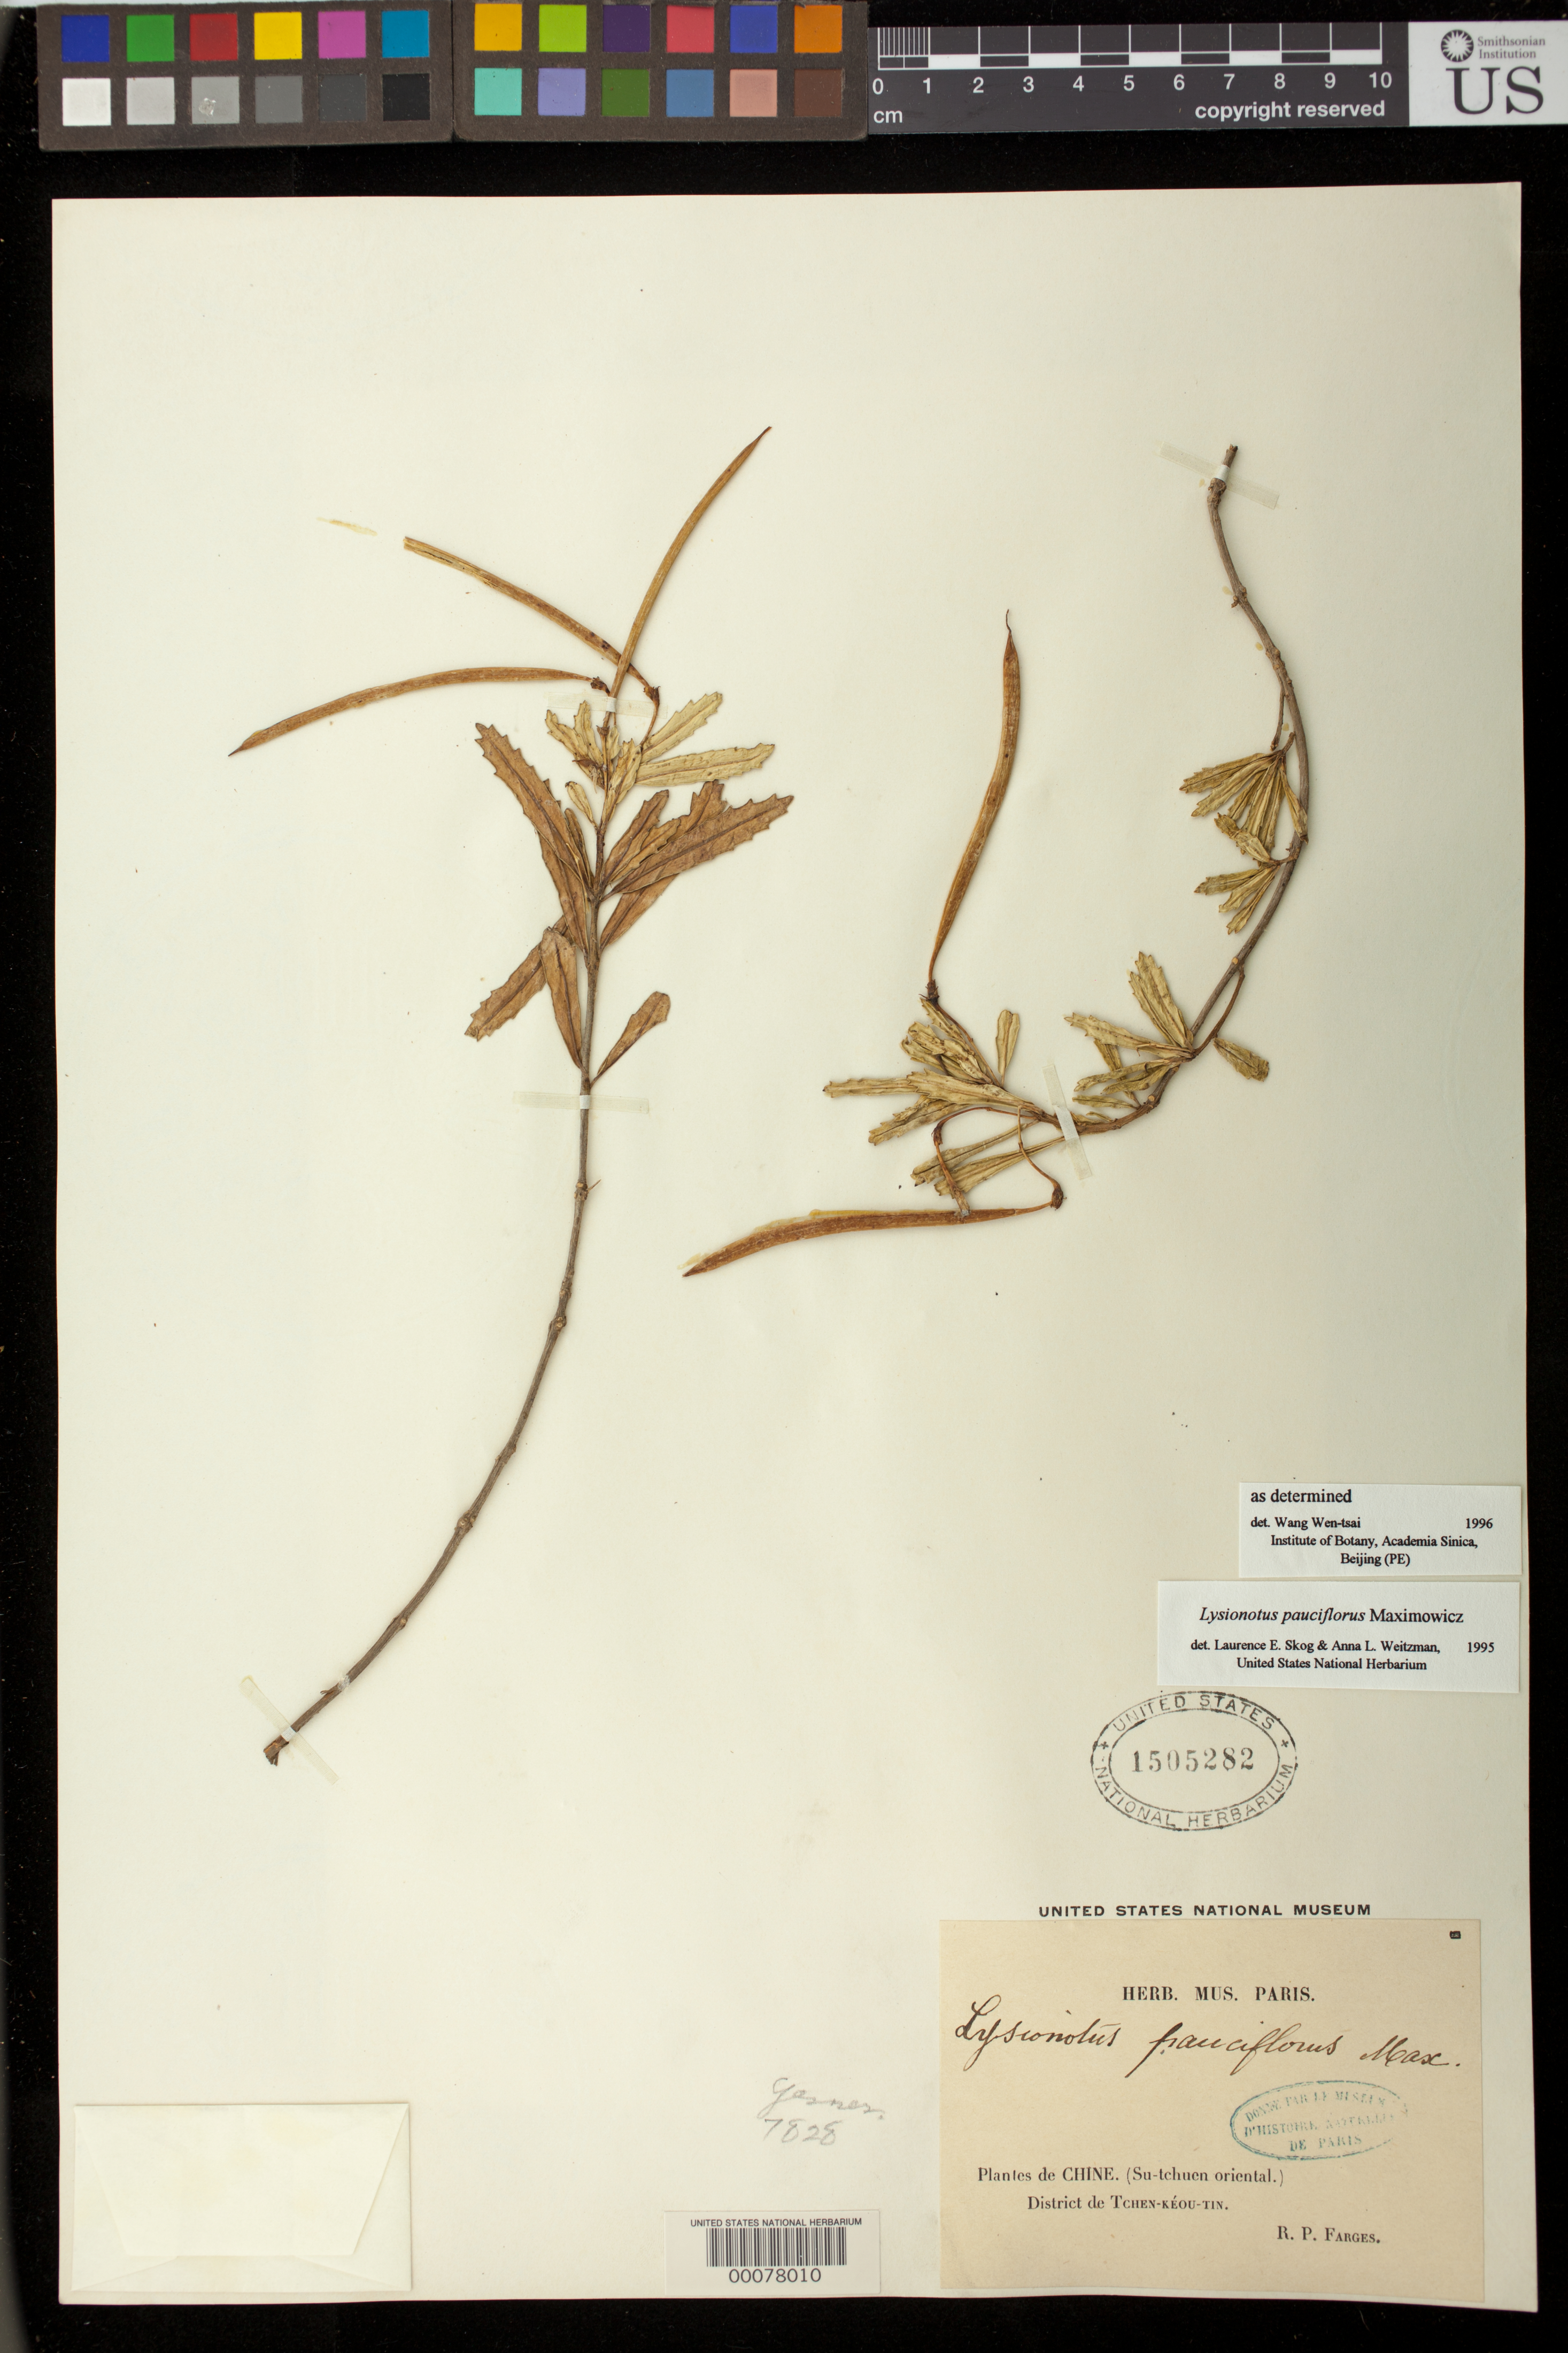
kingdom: Plantae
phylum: Tracheophyta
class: Magnoliopsida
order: Lamiales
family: Gesneriaceae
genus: Lysionotus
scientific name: Lysionotus pauciflorus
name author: Maxim.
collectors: R. Farges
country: China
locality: District of tchen-keou-tin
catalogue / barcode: US 1505282